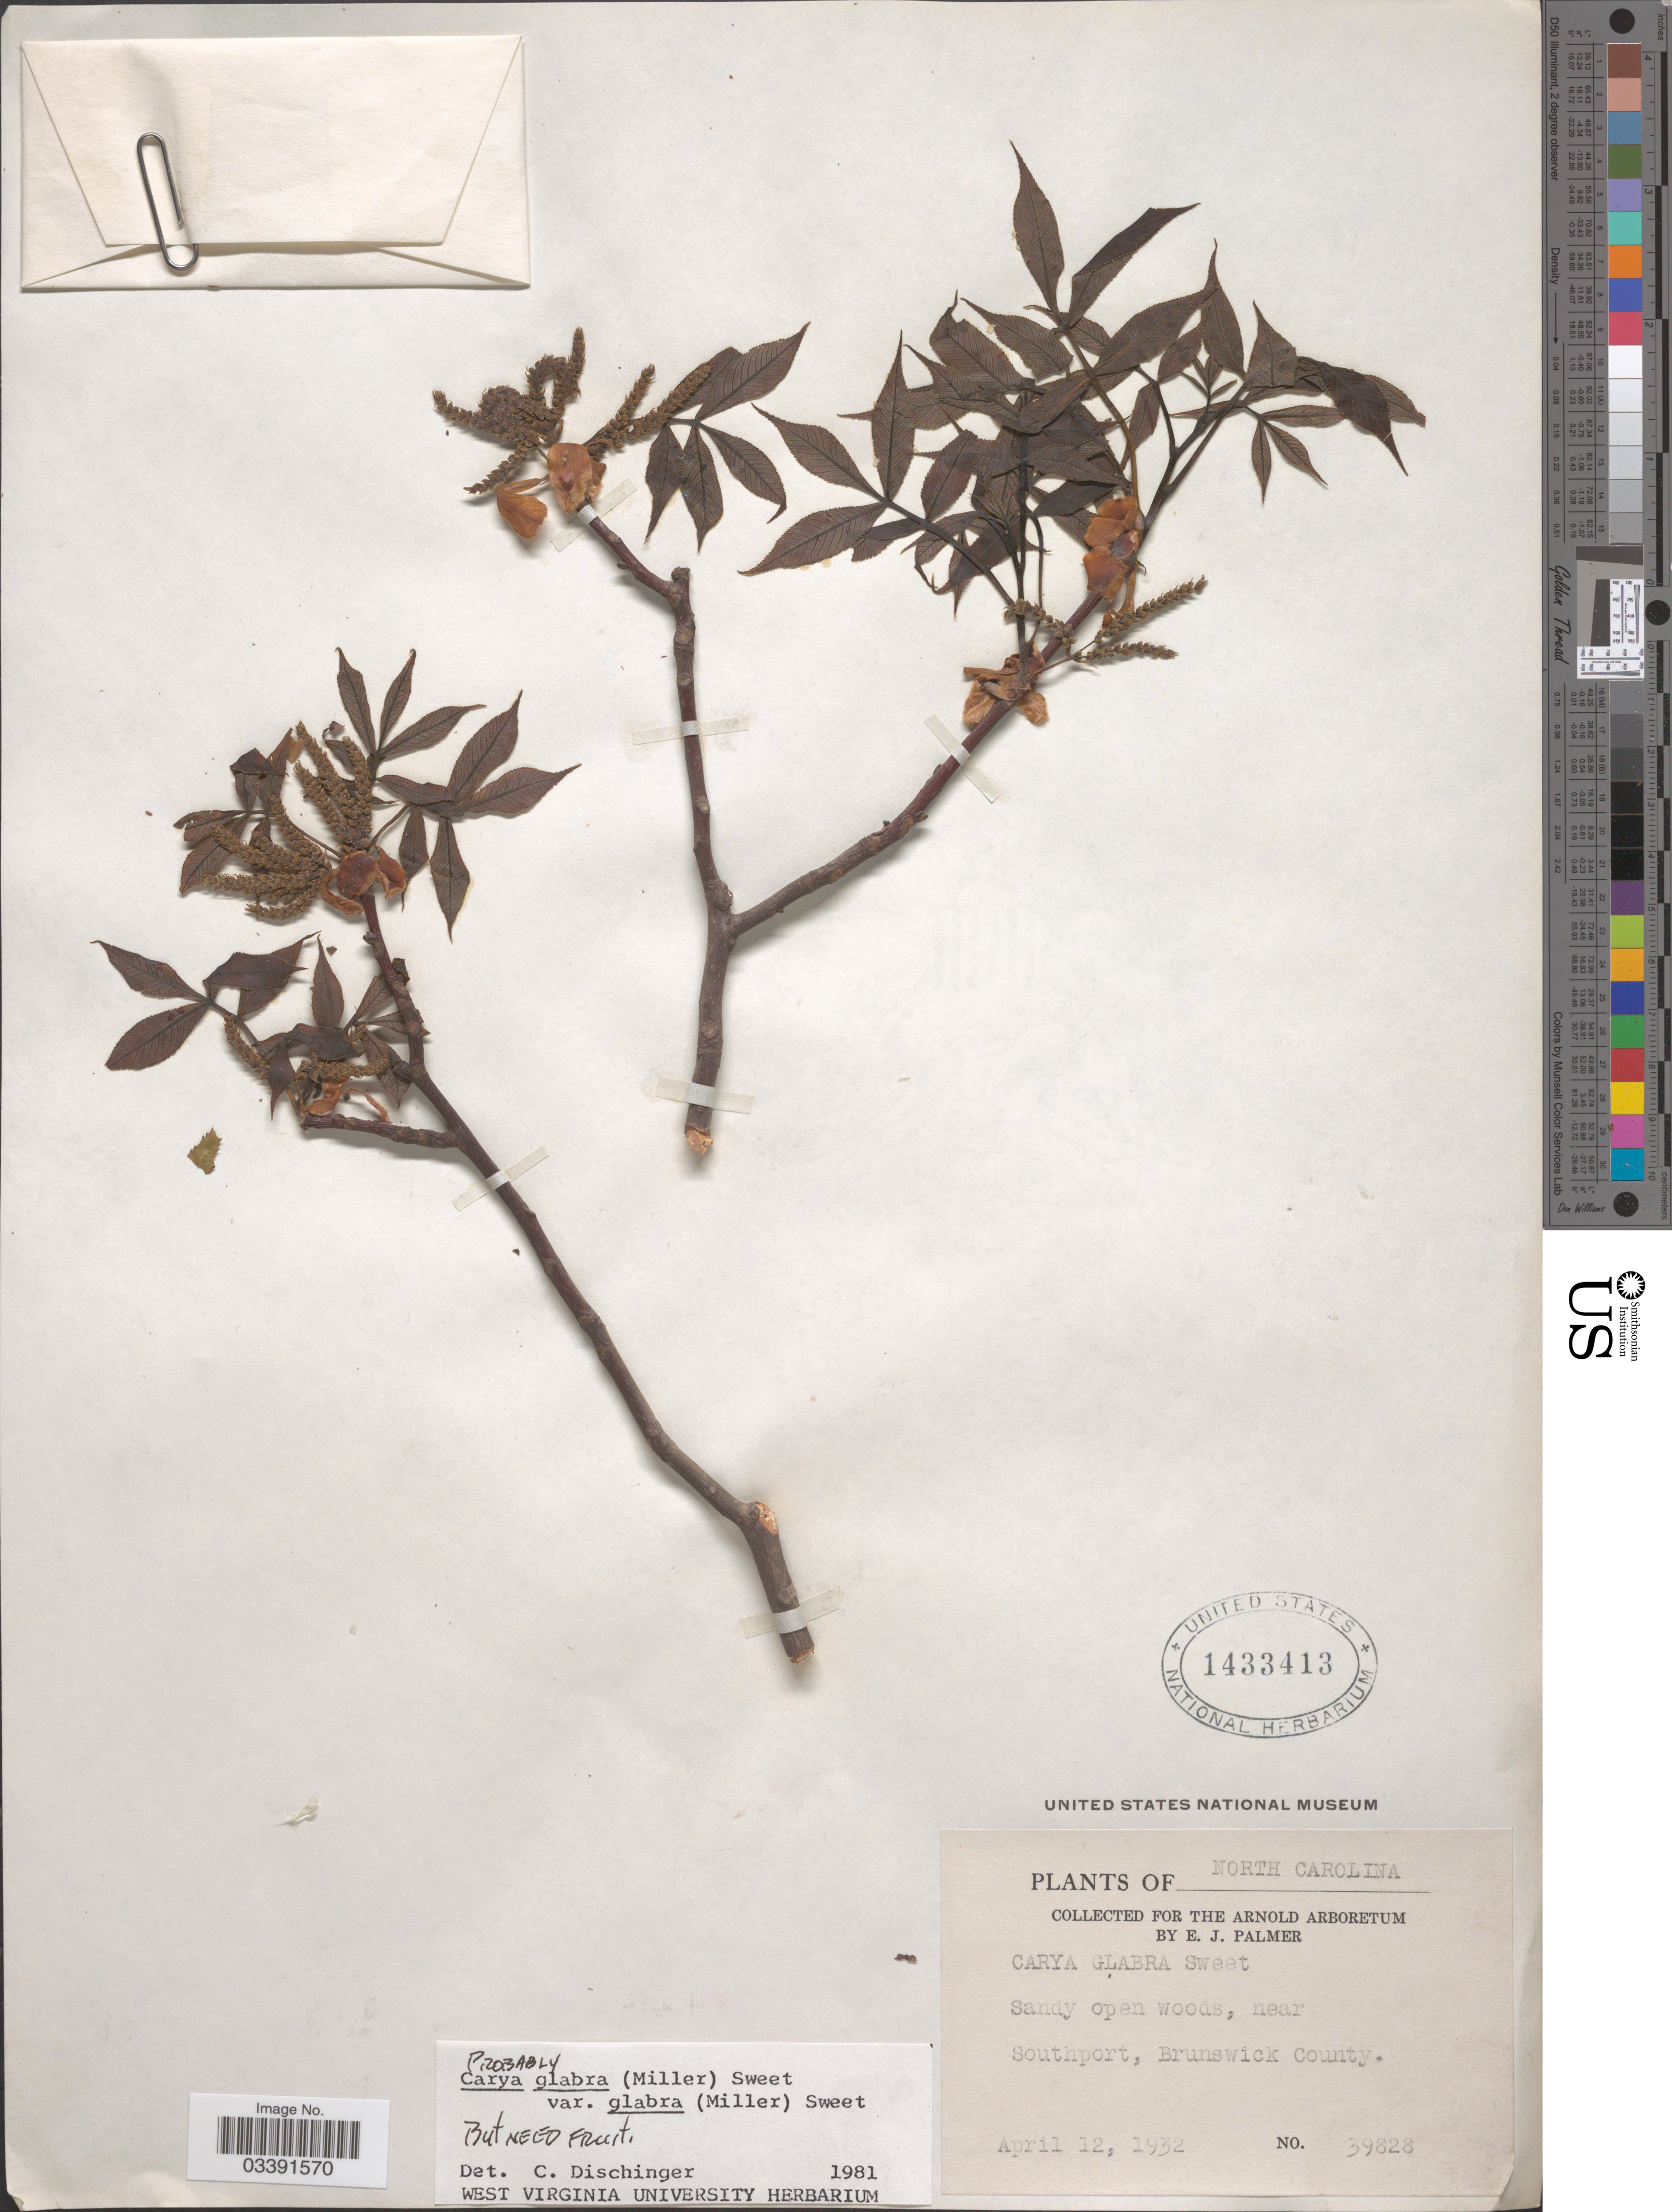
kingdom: Plantae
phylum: Tracheophyta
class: Magnoliopsida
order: Fagales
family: Juglandaceae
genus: Carya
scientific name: Carya glabra var. glabra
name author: (Mill.) Sweet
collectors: E. J. Palmer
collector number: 39828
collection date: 1932-04-12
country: United States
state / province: North Carolina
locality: Sandy open woods, near Southport, Brunswick County.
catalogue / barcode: US 1433413